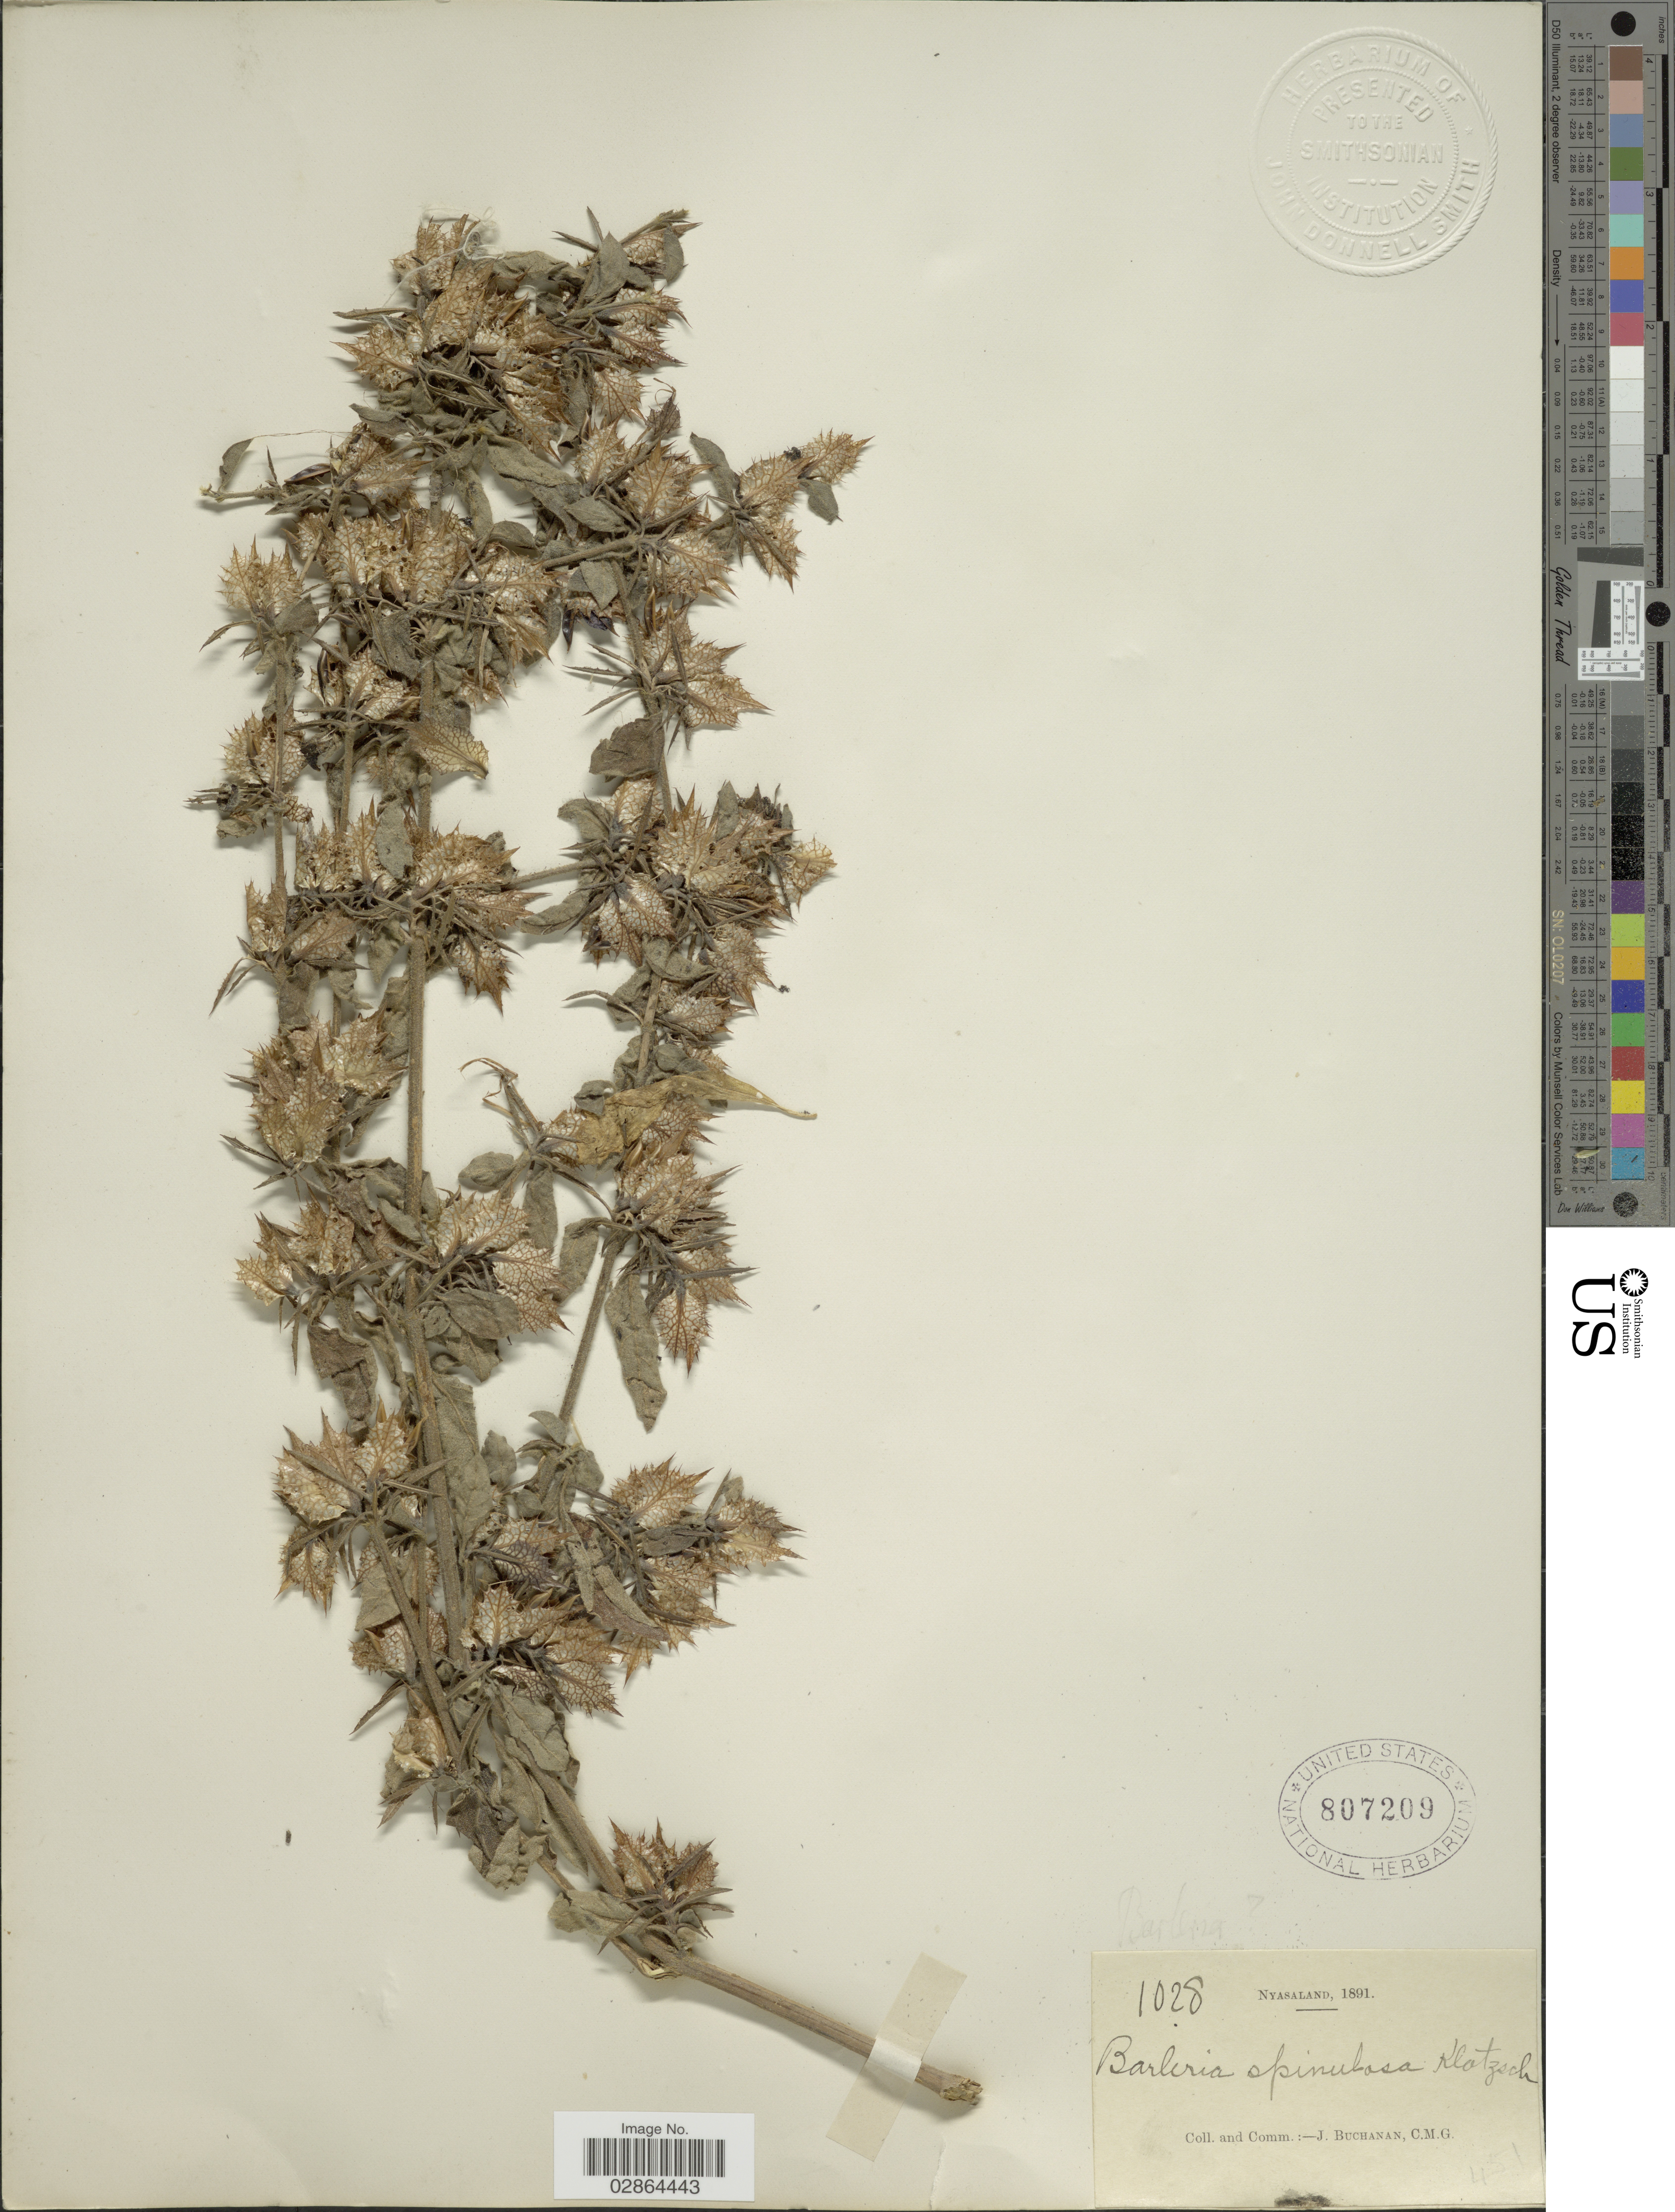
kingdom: Plantae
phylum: Tracheophyta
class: Magnoliopsida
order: Lamiales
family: Acanthaceae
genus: Barleria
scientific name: Barleria spinulosa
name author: Klotzsch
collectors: J. Buchanan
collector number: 1028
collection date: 1891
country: Malawi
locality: Nyasaland.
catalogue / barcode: US 807209